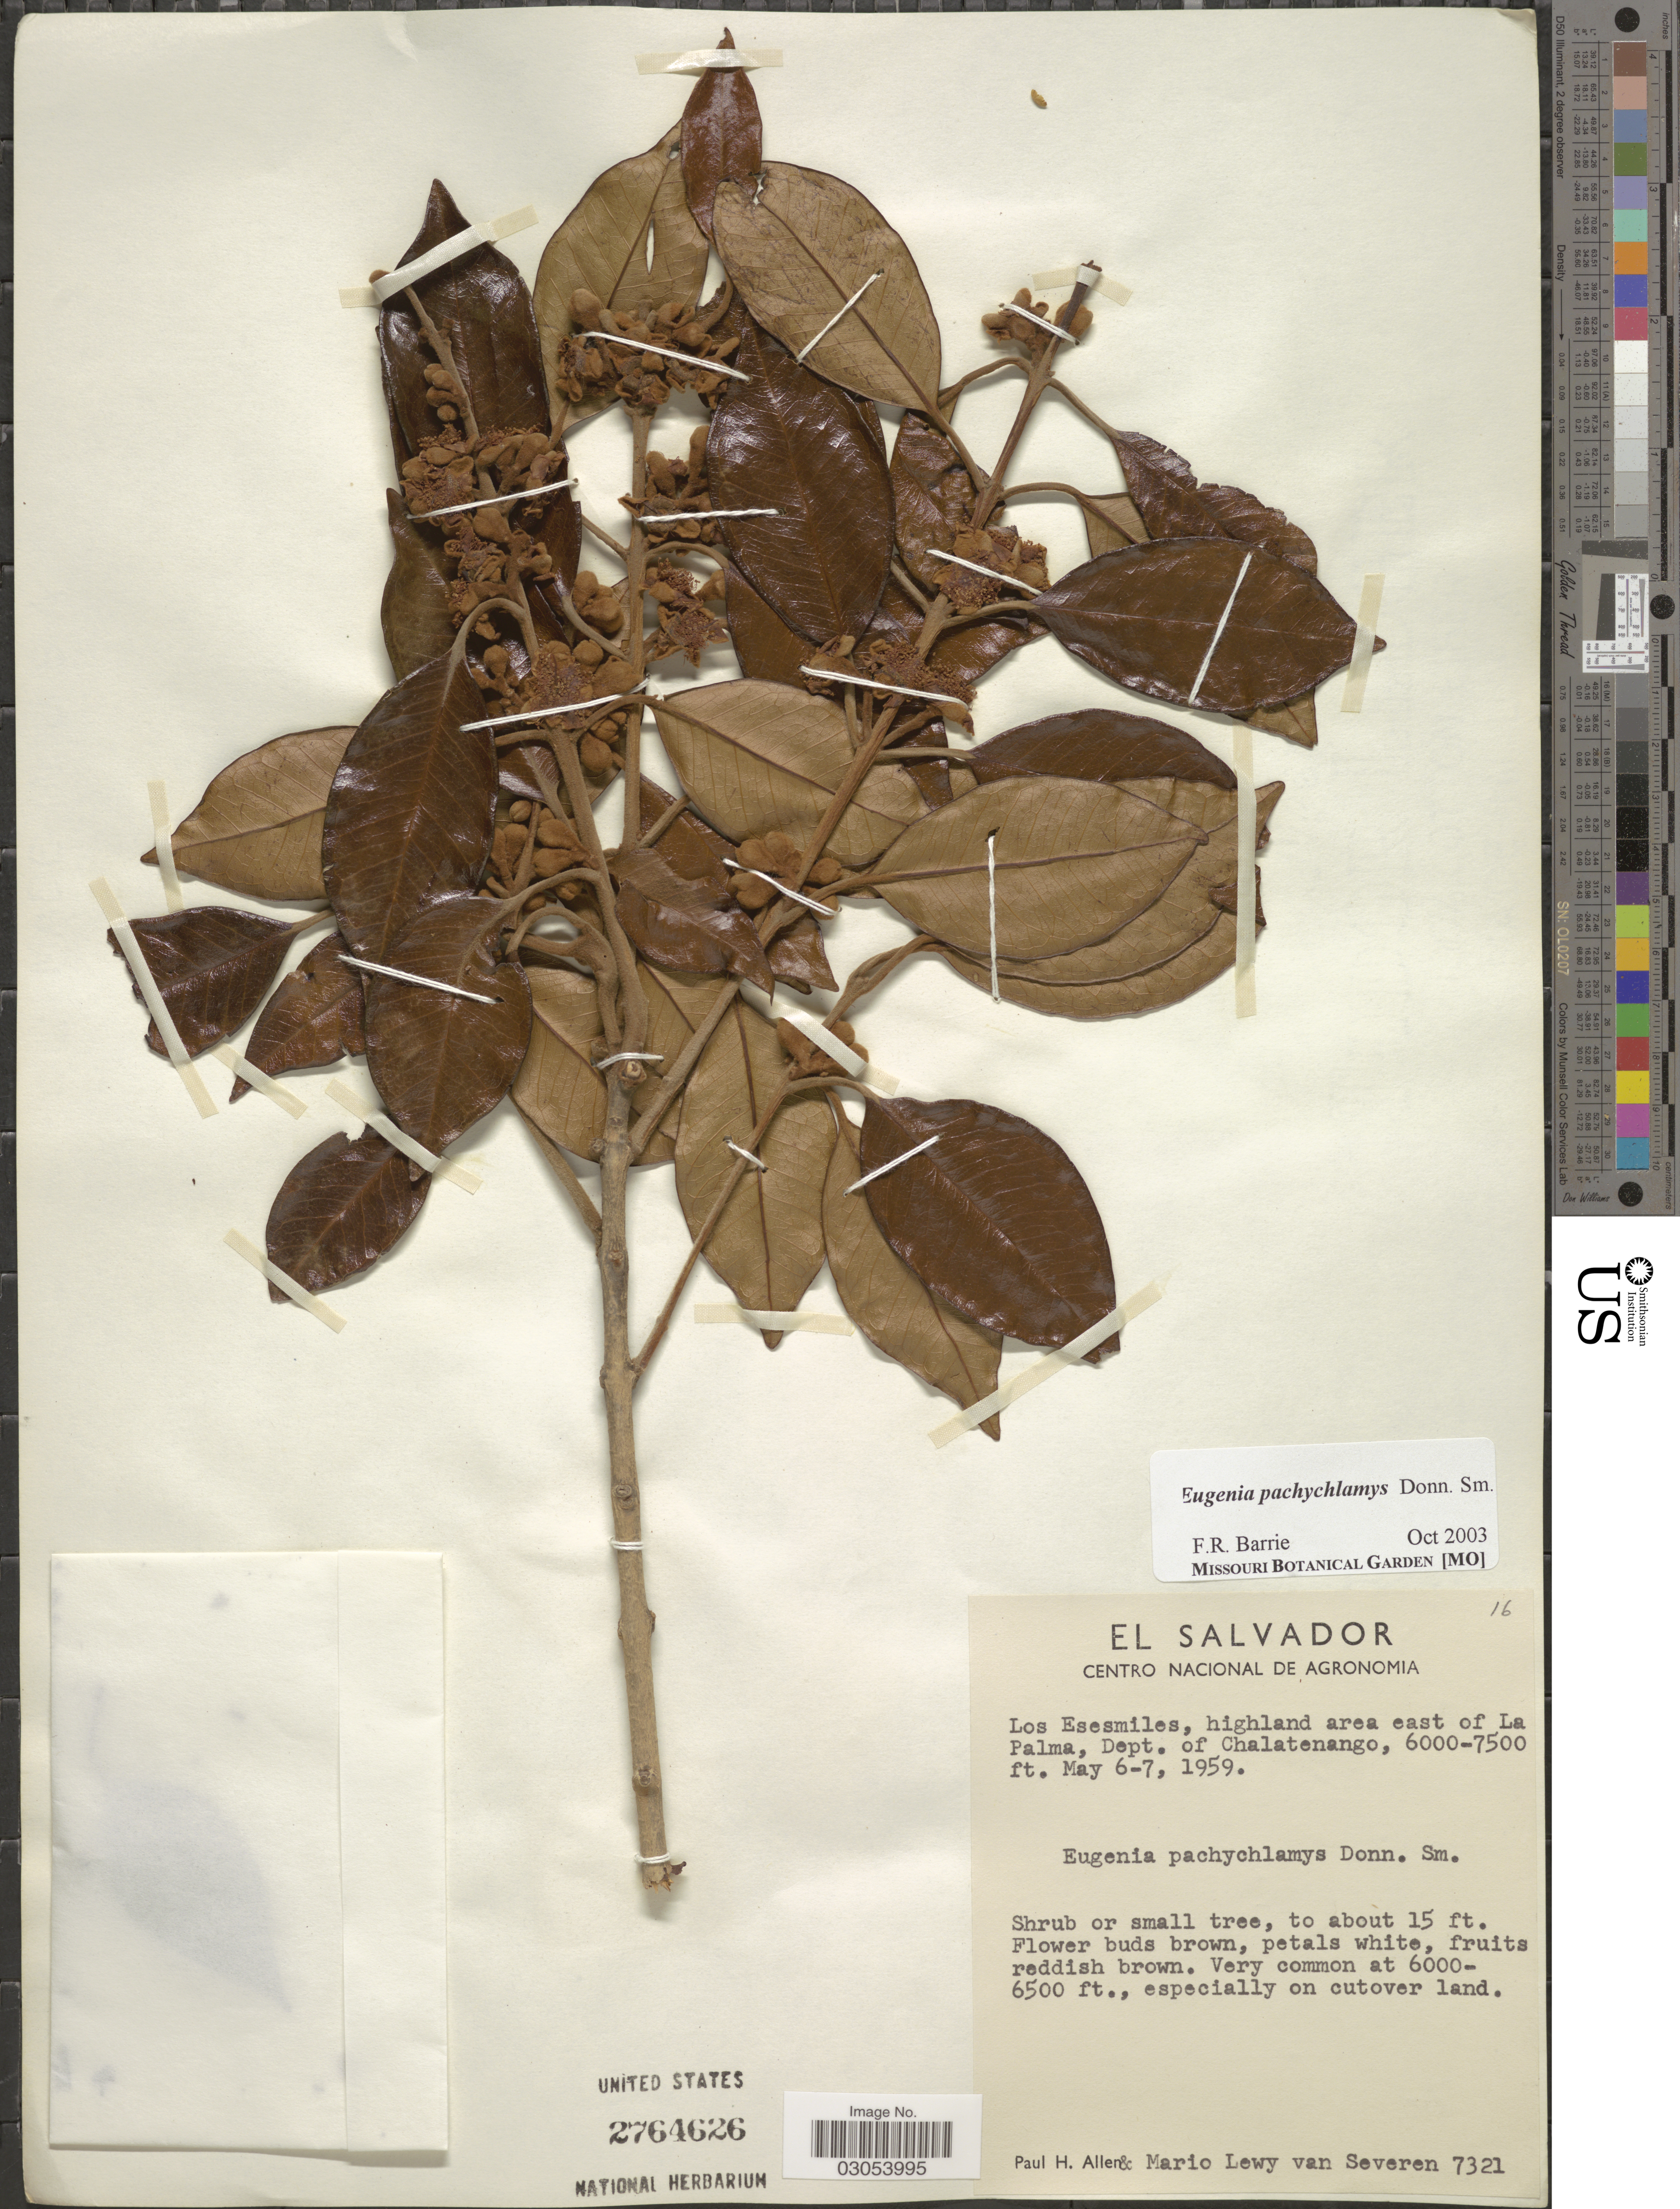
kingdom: Plantae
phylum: Tracheophyta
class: Magnoliopsida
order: Myrtales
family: Myrtaceae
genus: Eugenia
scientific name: Eugenia pachychlamys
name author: Donn. Sm.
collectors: P. H. Allen & M. Van Severen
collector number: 7321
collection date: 1959-05-06/1959-05-07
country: El Salvador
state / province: Chalatenango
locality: Los Esesmiles, highland area east of La Palm, Dept. of Chalatenango.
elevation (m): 1829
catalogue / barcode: US 2764626